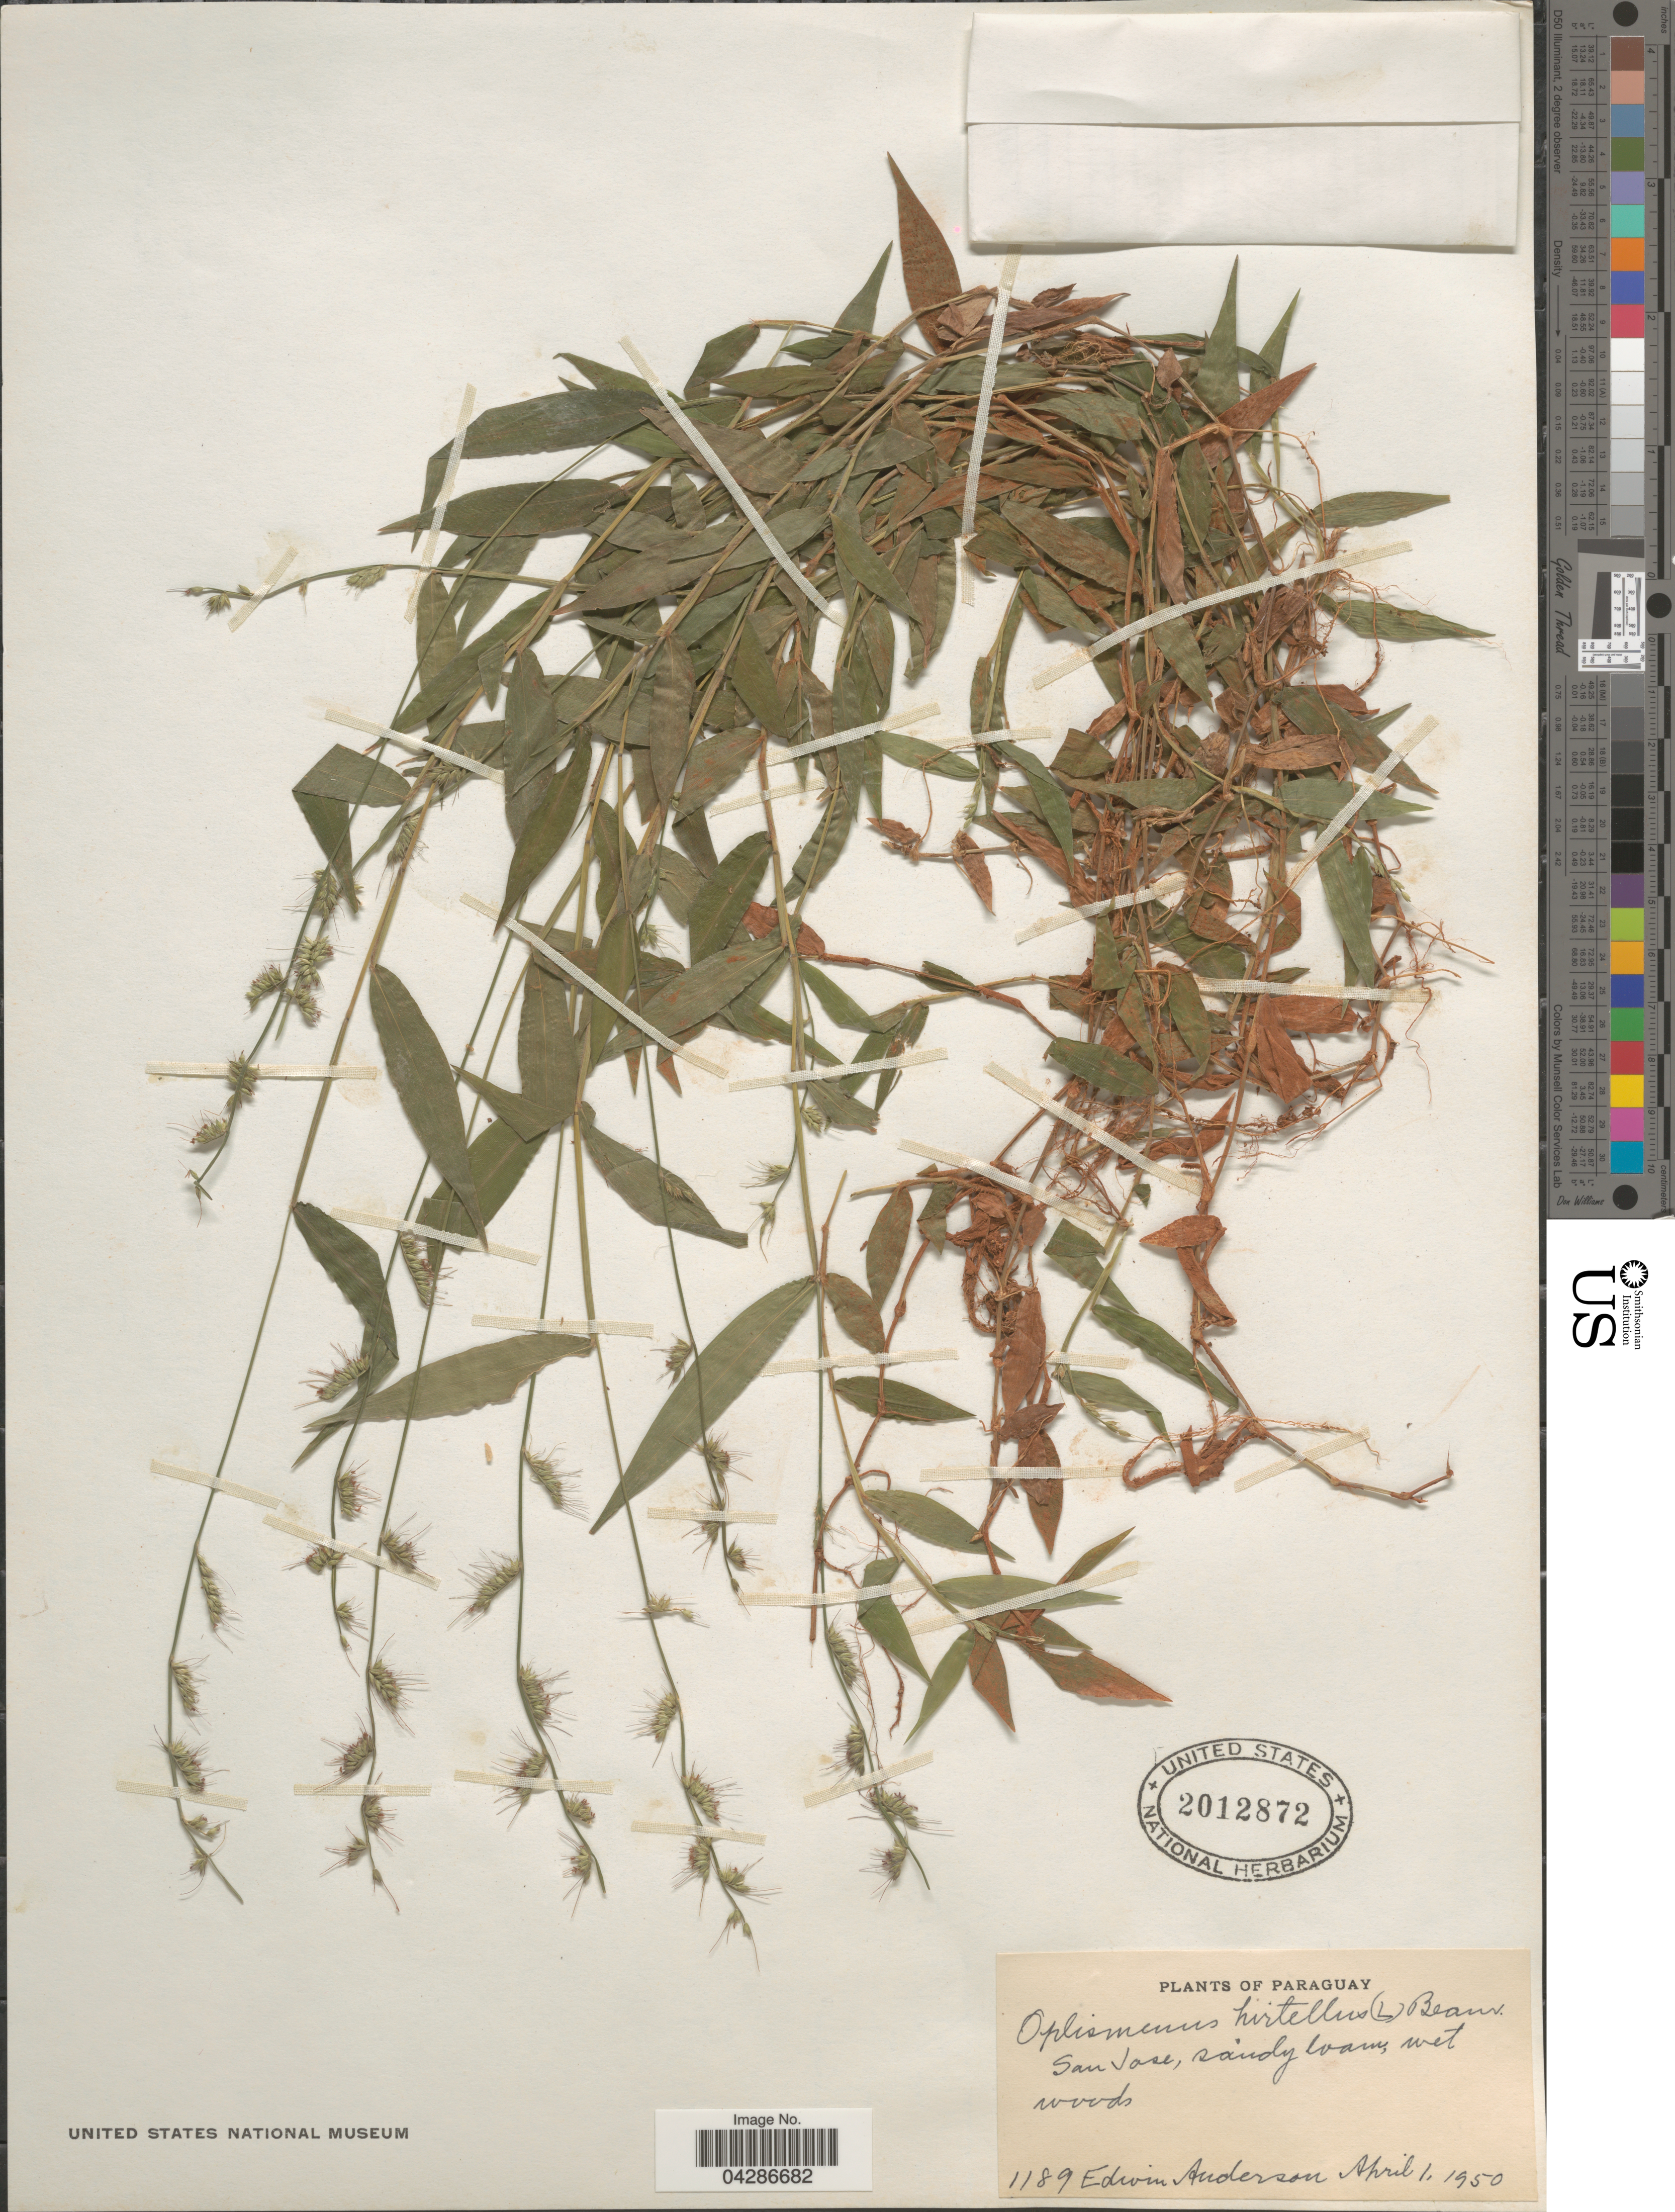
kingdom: Plantae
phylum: Tracheophyta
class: Liliopsida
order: Poales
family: Poaceae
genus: Oplismenus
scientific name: Oplismenus hirtellus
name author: (L.) P. Beauv.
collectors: E. Anderson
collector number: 1189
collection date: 1950-04-01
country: Paraguay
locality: San Jose.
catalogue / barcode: US 2012872